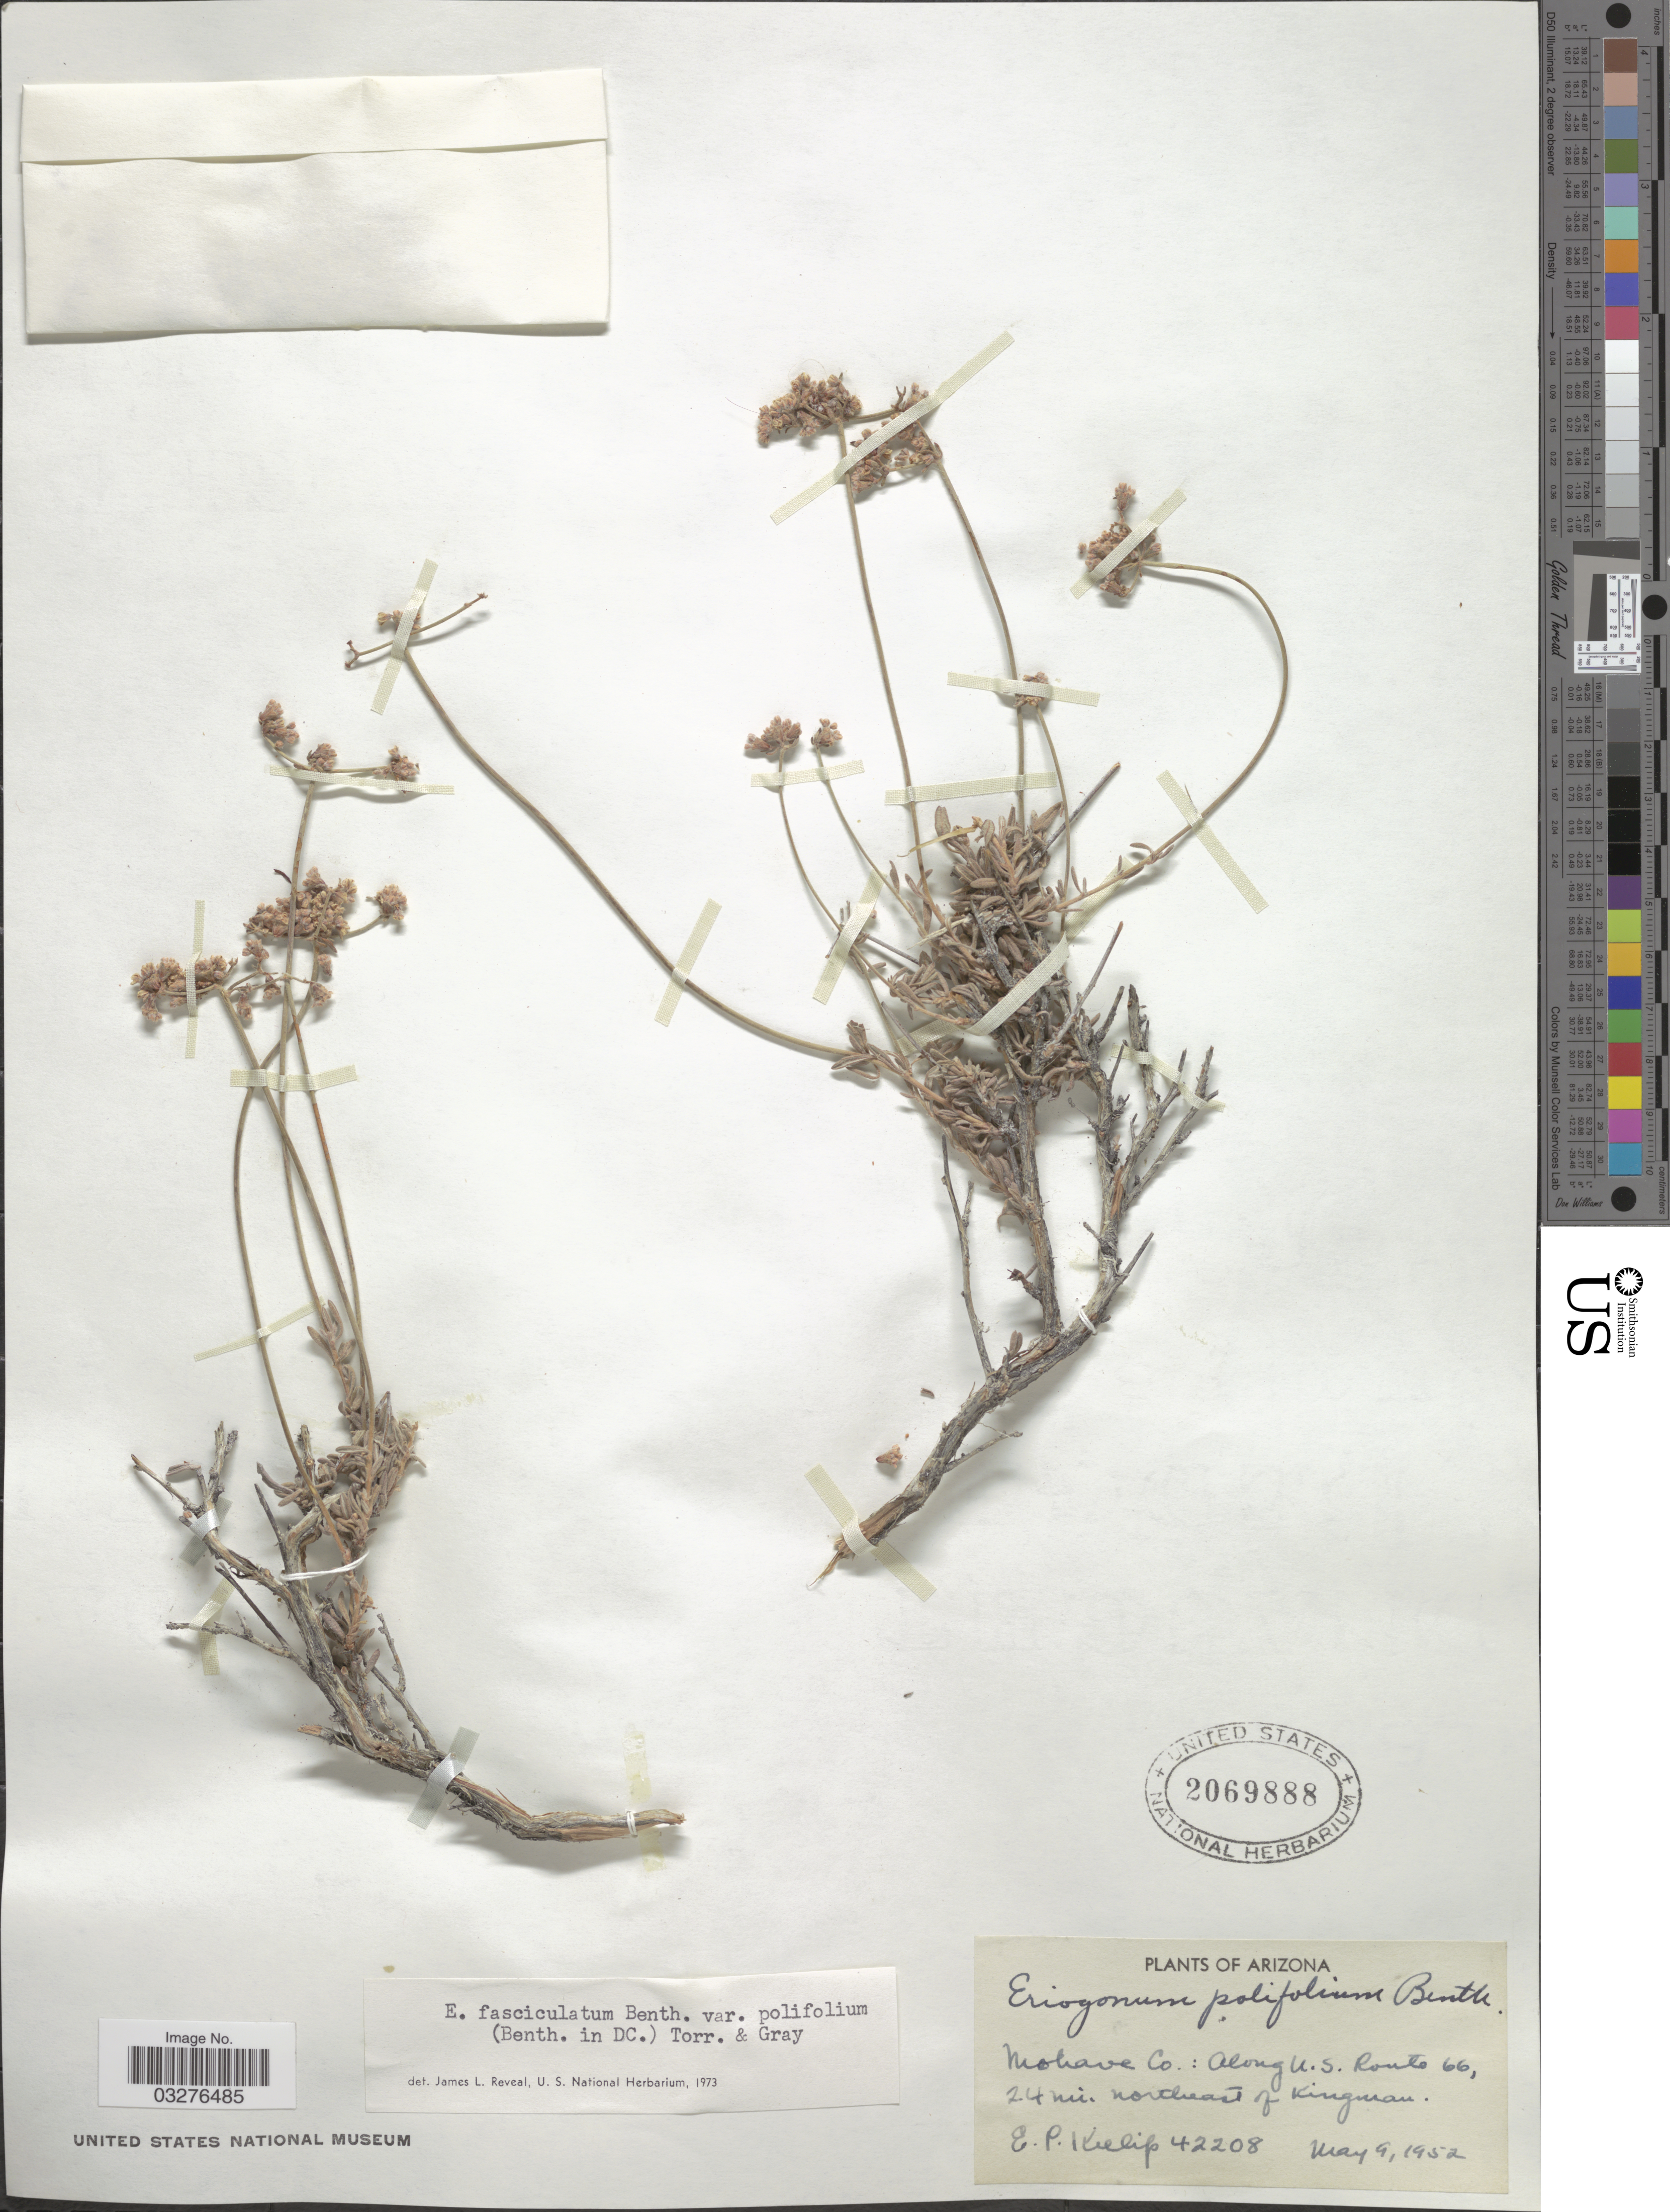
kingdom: Plantae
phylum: Tracheophyta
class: Magnoliopsida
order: Caryophyllales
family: Polygonaceae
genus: Eriogonum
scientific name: Eriogonum fasciculatum var. polifolium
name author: (Benth.) Torr. & A. Gray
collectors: E. P. Killip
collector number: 42208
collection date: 1952-05-09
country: United States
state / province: Arizona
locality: Mohave Co.: Along U.S. Route 66, 2.4 mi. northeast of Kingman.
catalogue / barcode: US 2069888